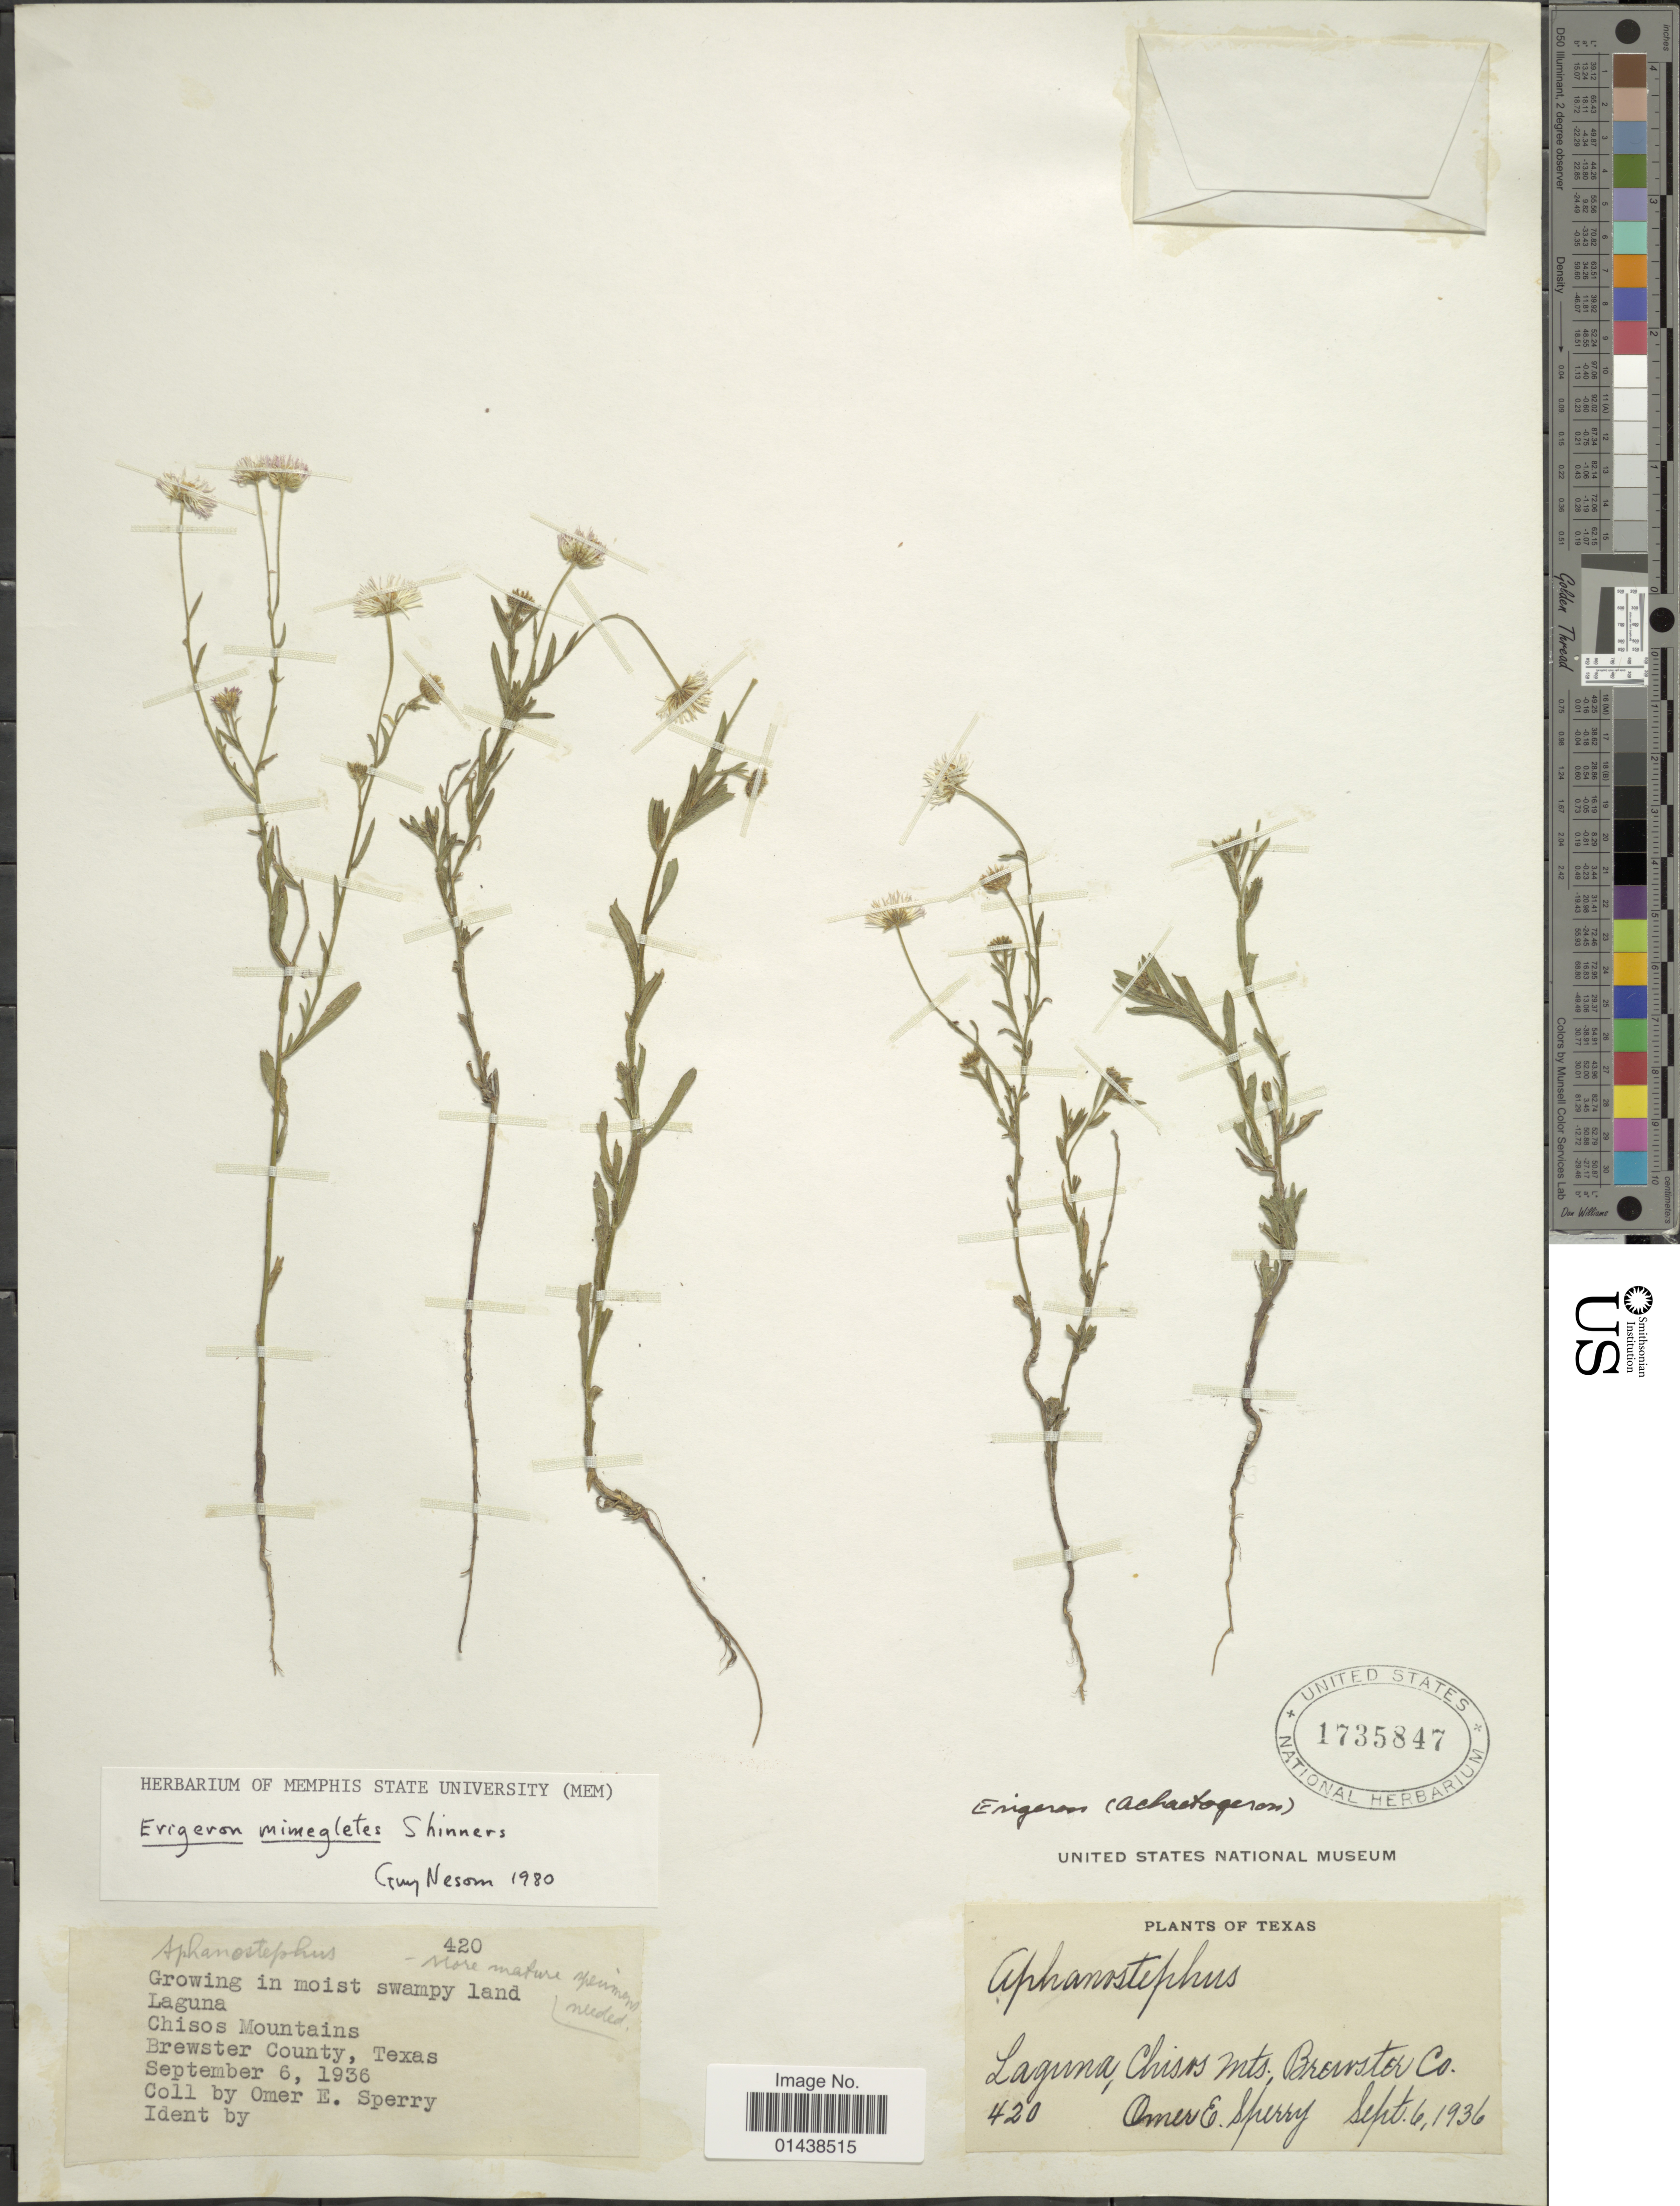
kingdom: Plantae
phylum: Tracheophyta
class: Magnoliopsida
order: Asterales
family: Asteraceae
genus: Erigeron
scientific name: Erigeron mimegletes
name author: Shinners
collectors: O. E. Sperry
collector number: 420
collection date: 1936-09-06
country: United States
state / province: Texas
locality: Laguna. Chisos Mountains. Brewster County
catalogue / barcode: US 1735847